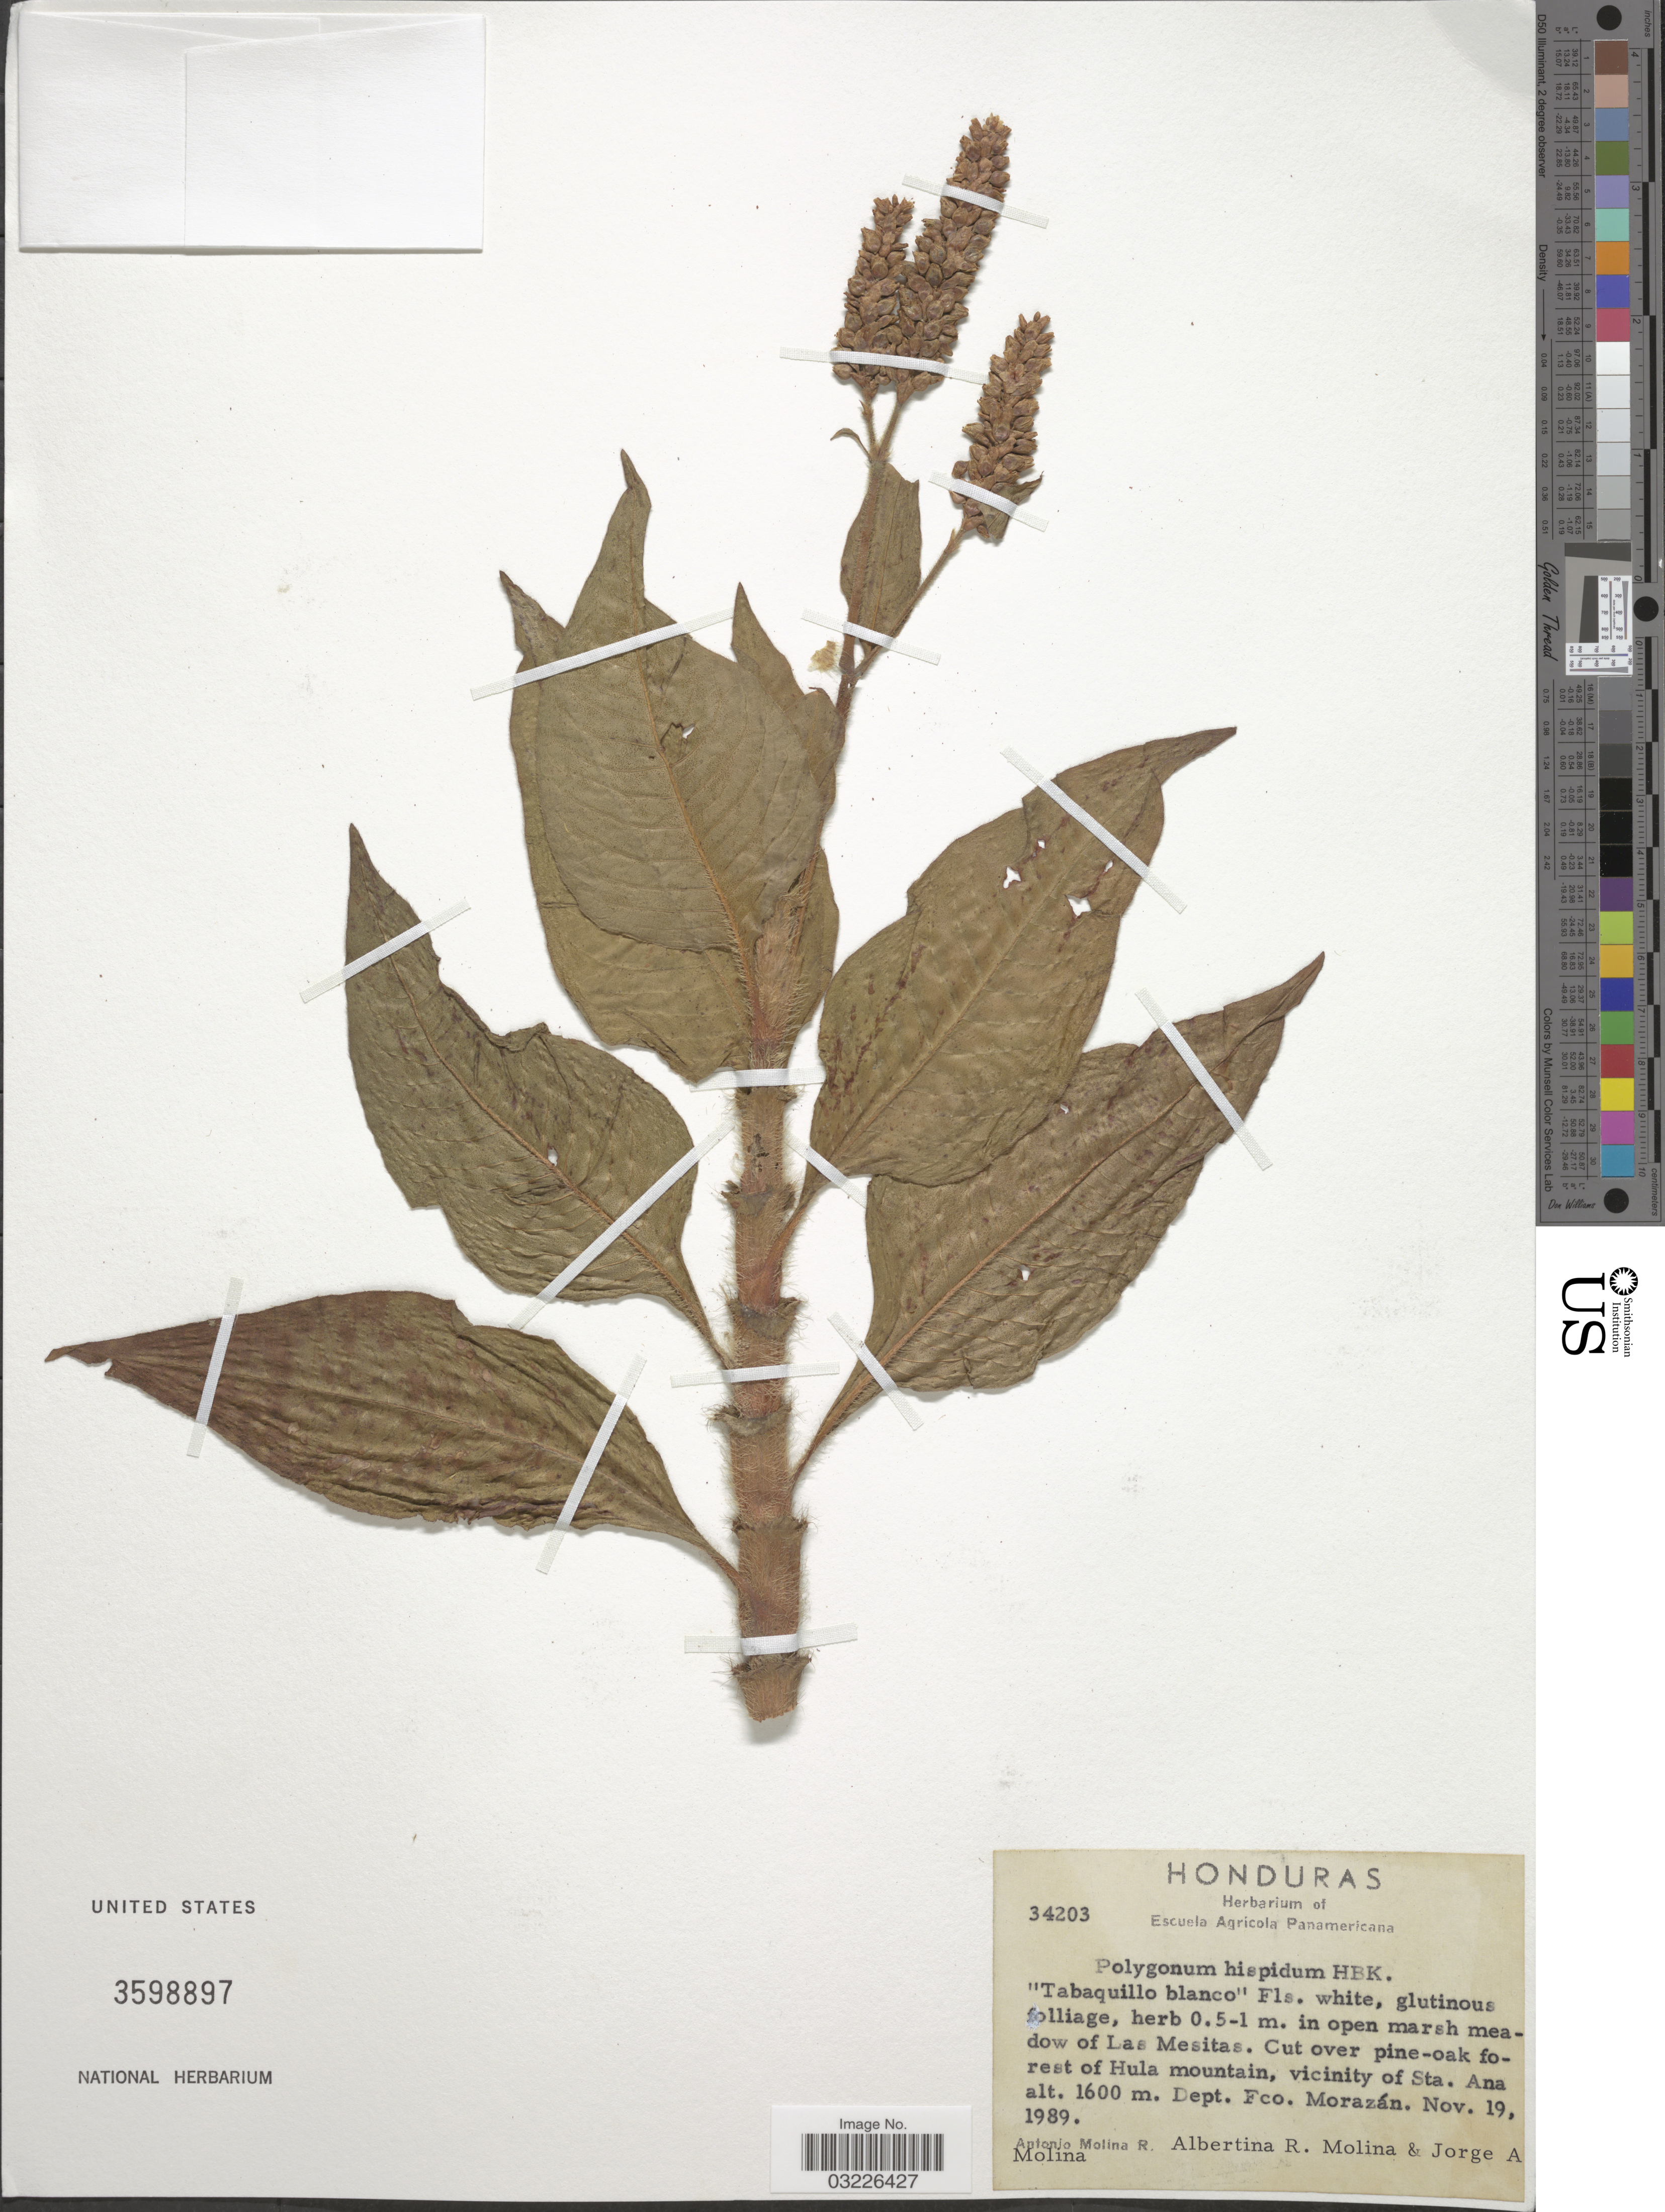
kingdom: Plantae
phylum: Tracheophyta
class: Magnoliopsida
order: Caryophyllales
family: Polygonaceae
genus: Polygonum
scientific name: Polygonum hispidum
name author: Kunth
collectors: A. Molina R., A. R. Molina & J. A. Molina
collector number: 34203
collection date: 1989-11-19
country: Honduras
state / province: Fco. Morazán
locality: Marsh meadow of Las Mesitas. Forest of Hula mountain, vicinity of Sta. Ana. Dept. Fco. Morazán.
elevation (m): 1600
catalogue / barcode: US 3598897